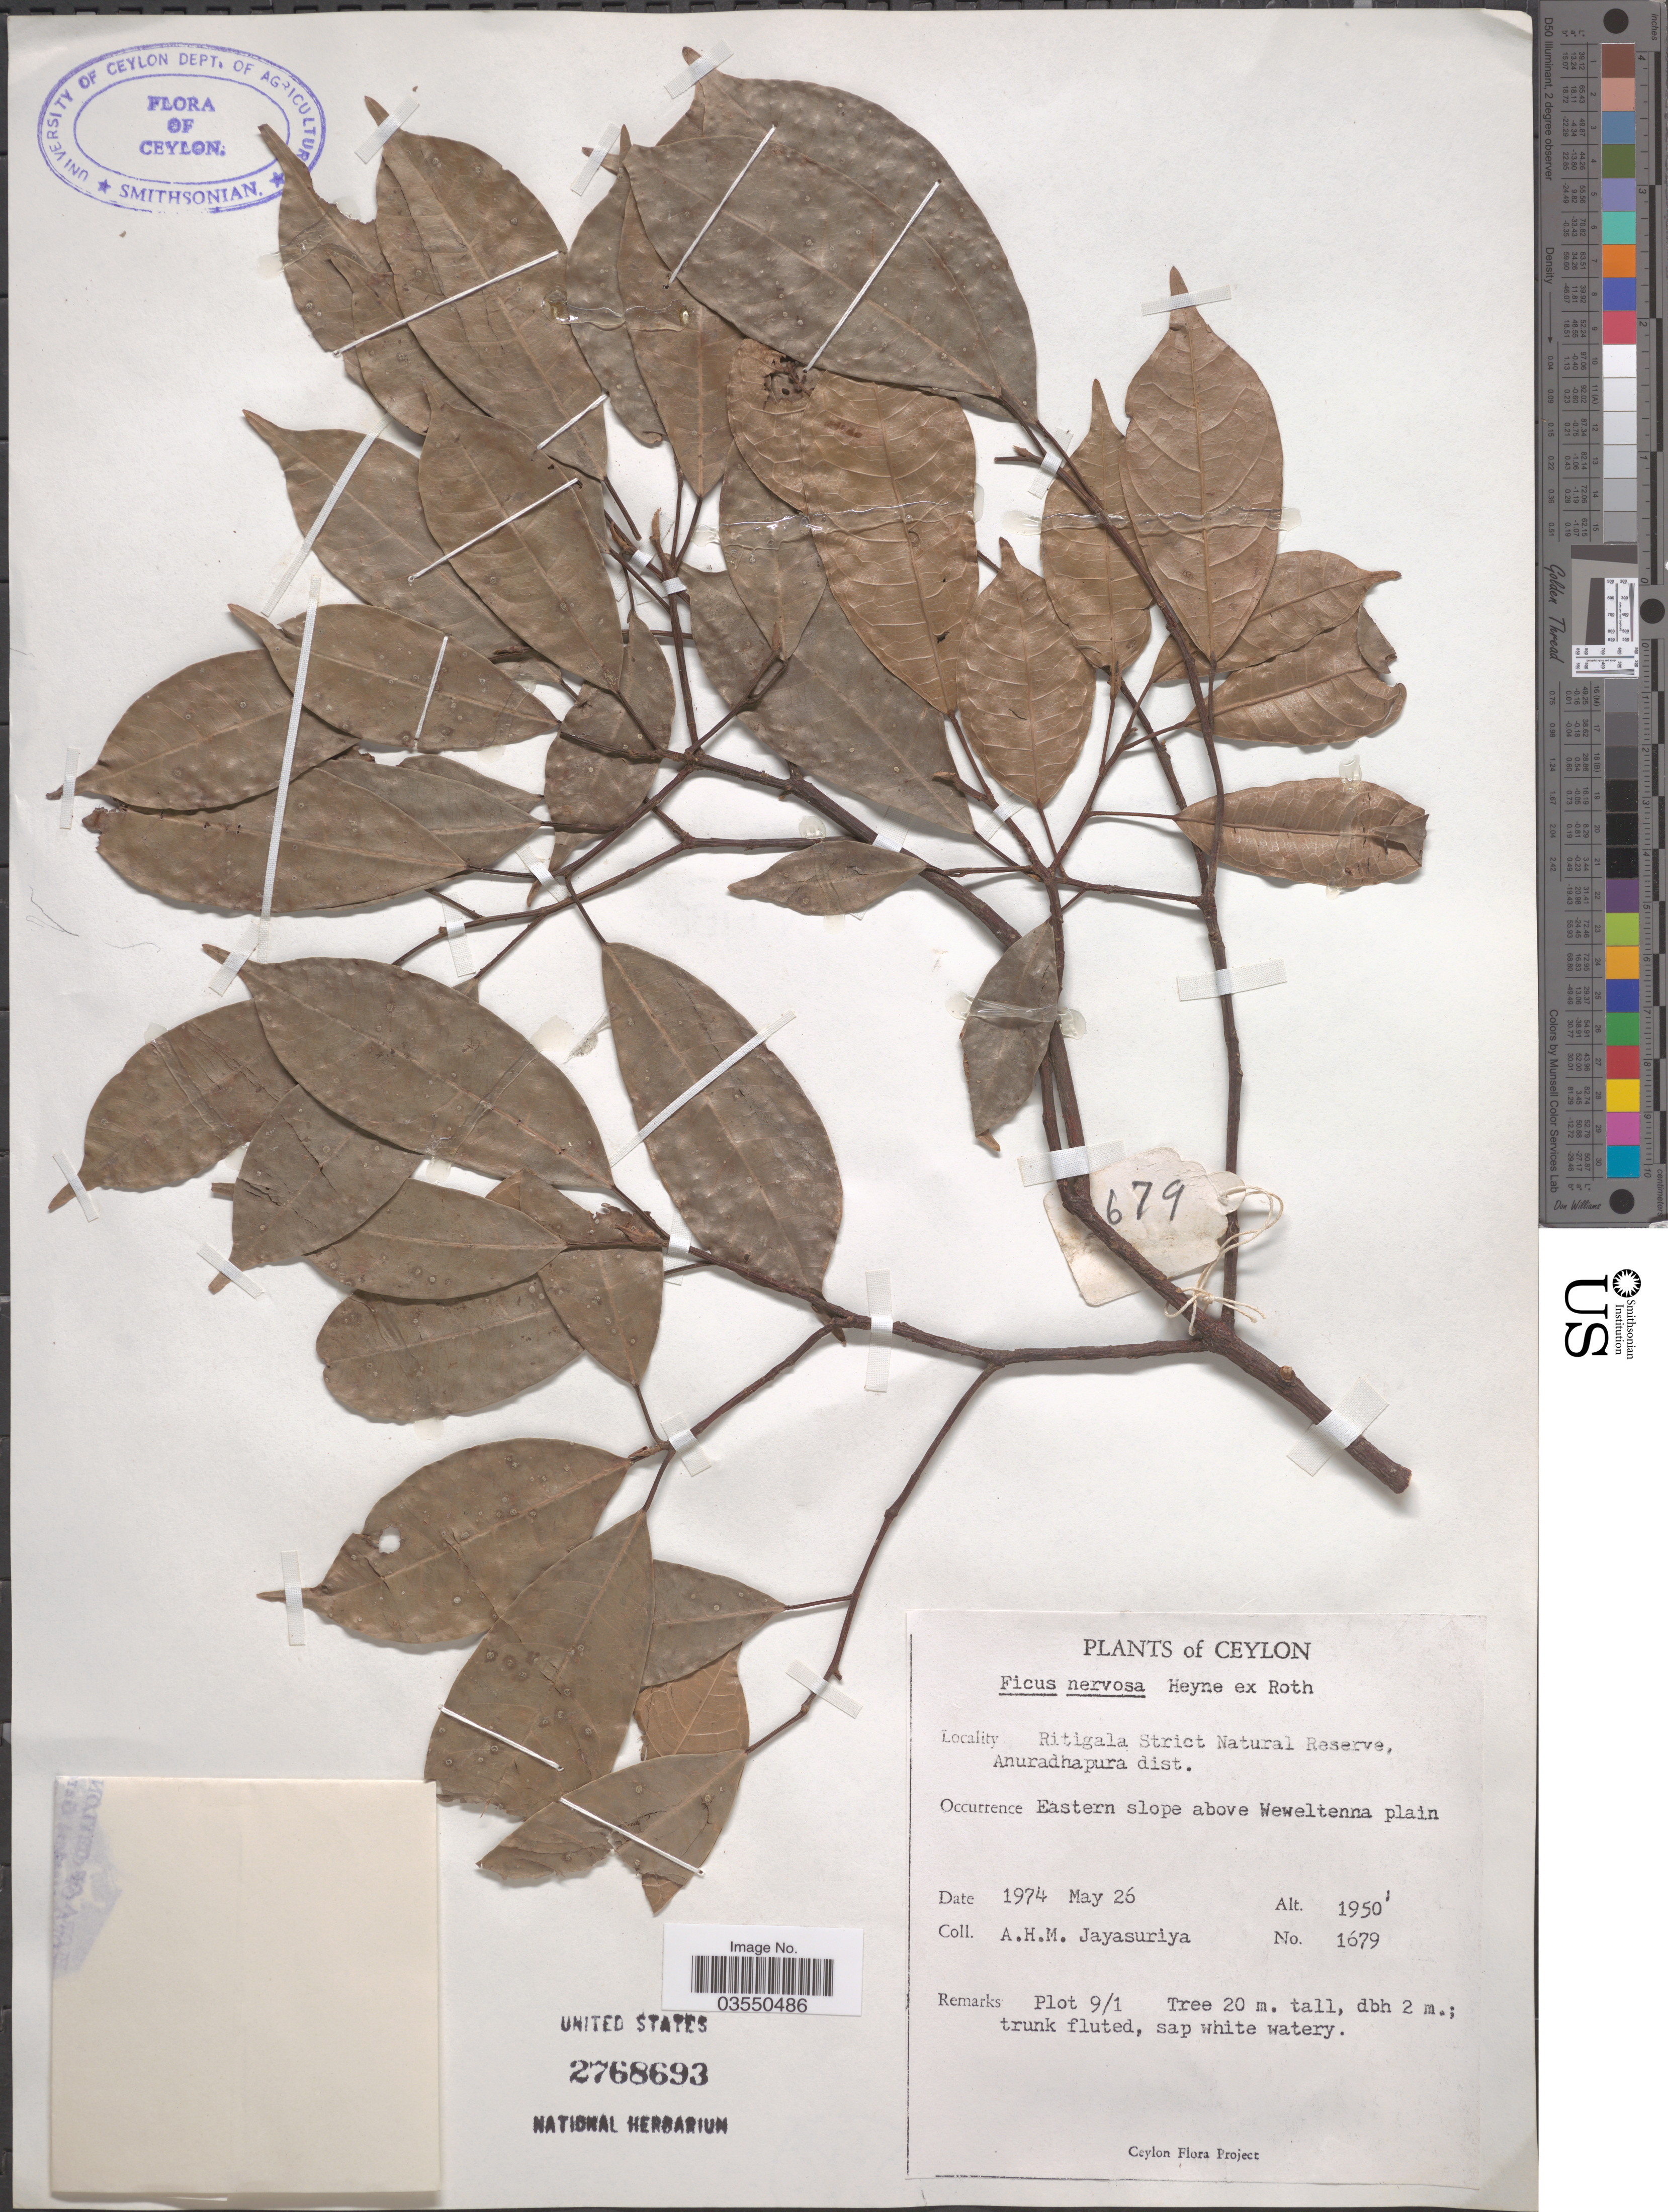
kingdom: Plantae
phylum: Tracheophyta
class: Magnoliopsida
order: Rosales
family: Moraceae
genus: Ficus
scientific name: Ficus nervosa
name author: B. Heyne & Roth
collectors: A. H. Jayasuriya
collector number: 1679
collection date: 1974-05-26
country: Sri Lanka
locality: Ceylon. Ritigala Strict Natural Reserve, Anuradhapura dist. Eastern slope above Weweltenna plain.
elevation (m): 594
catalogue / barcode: US 2768693